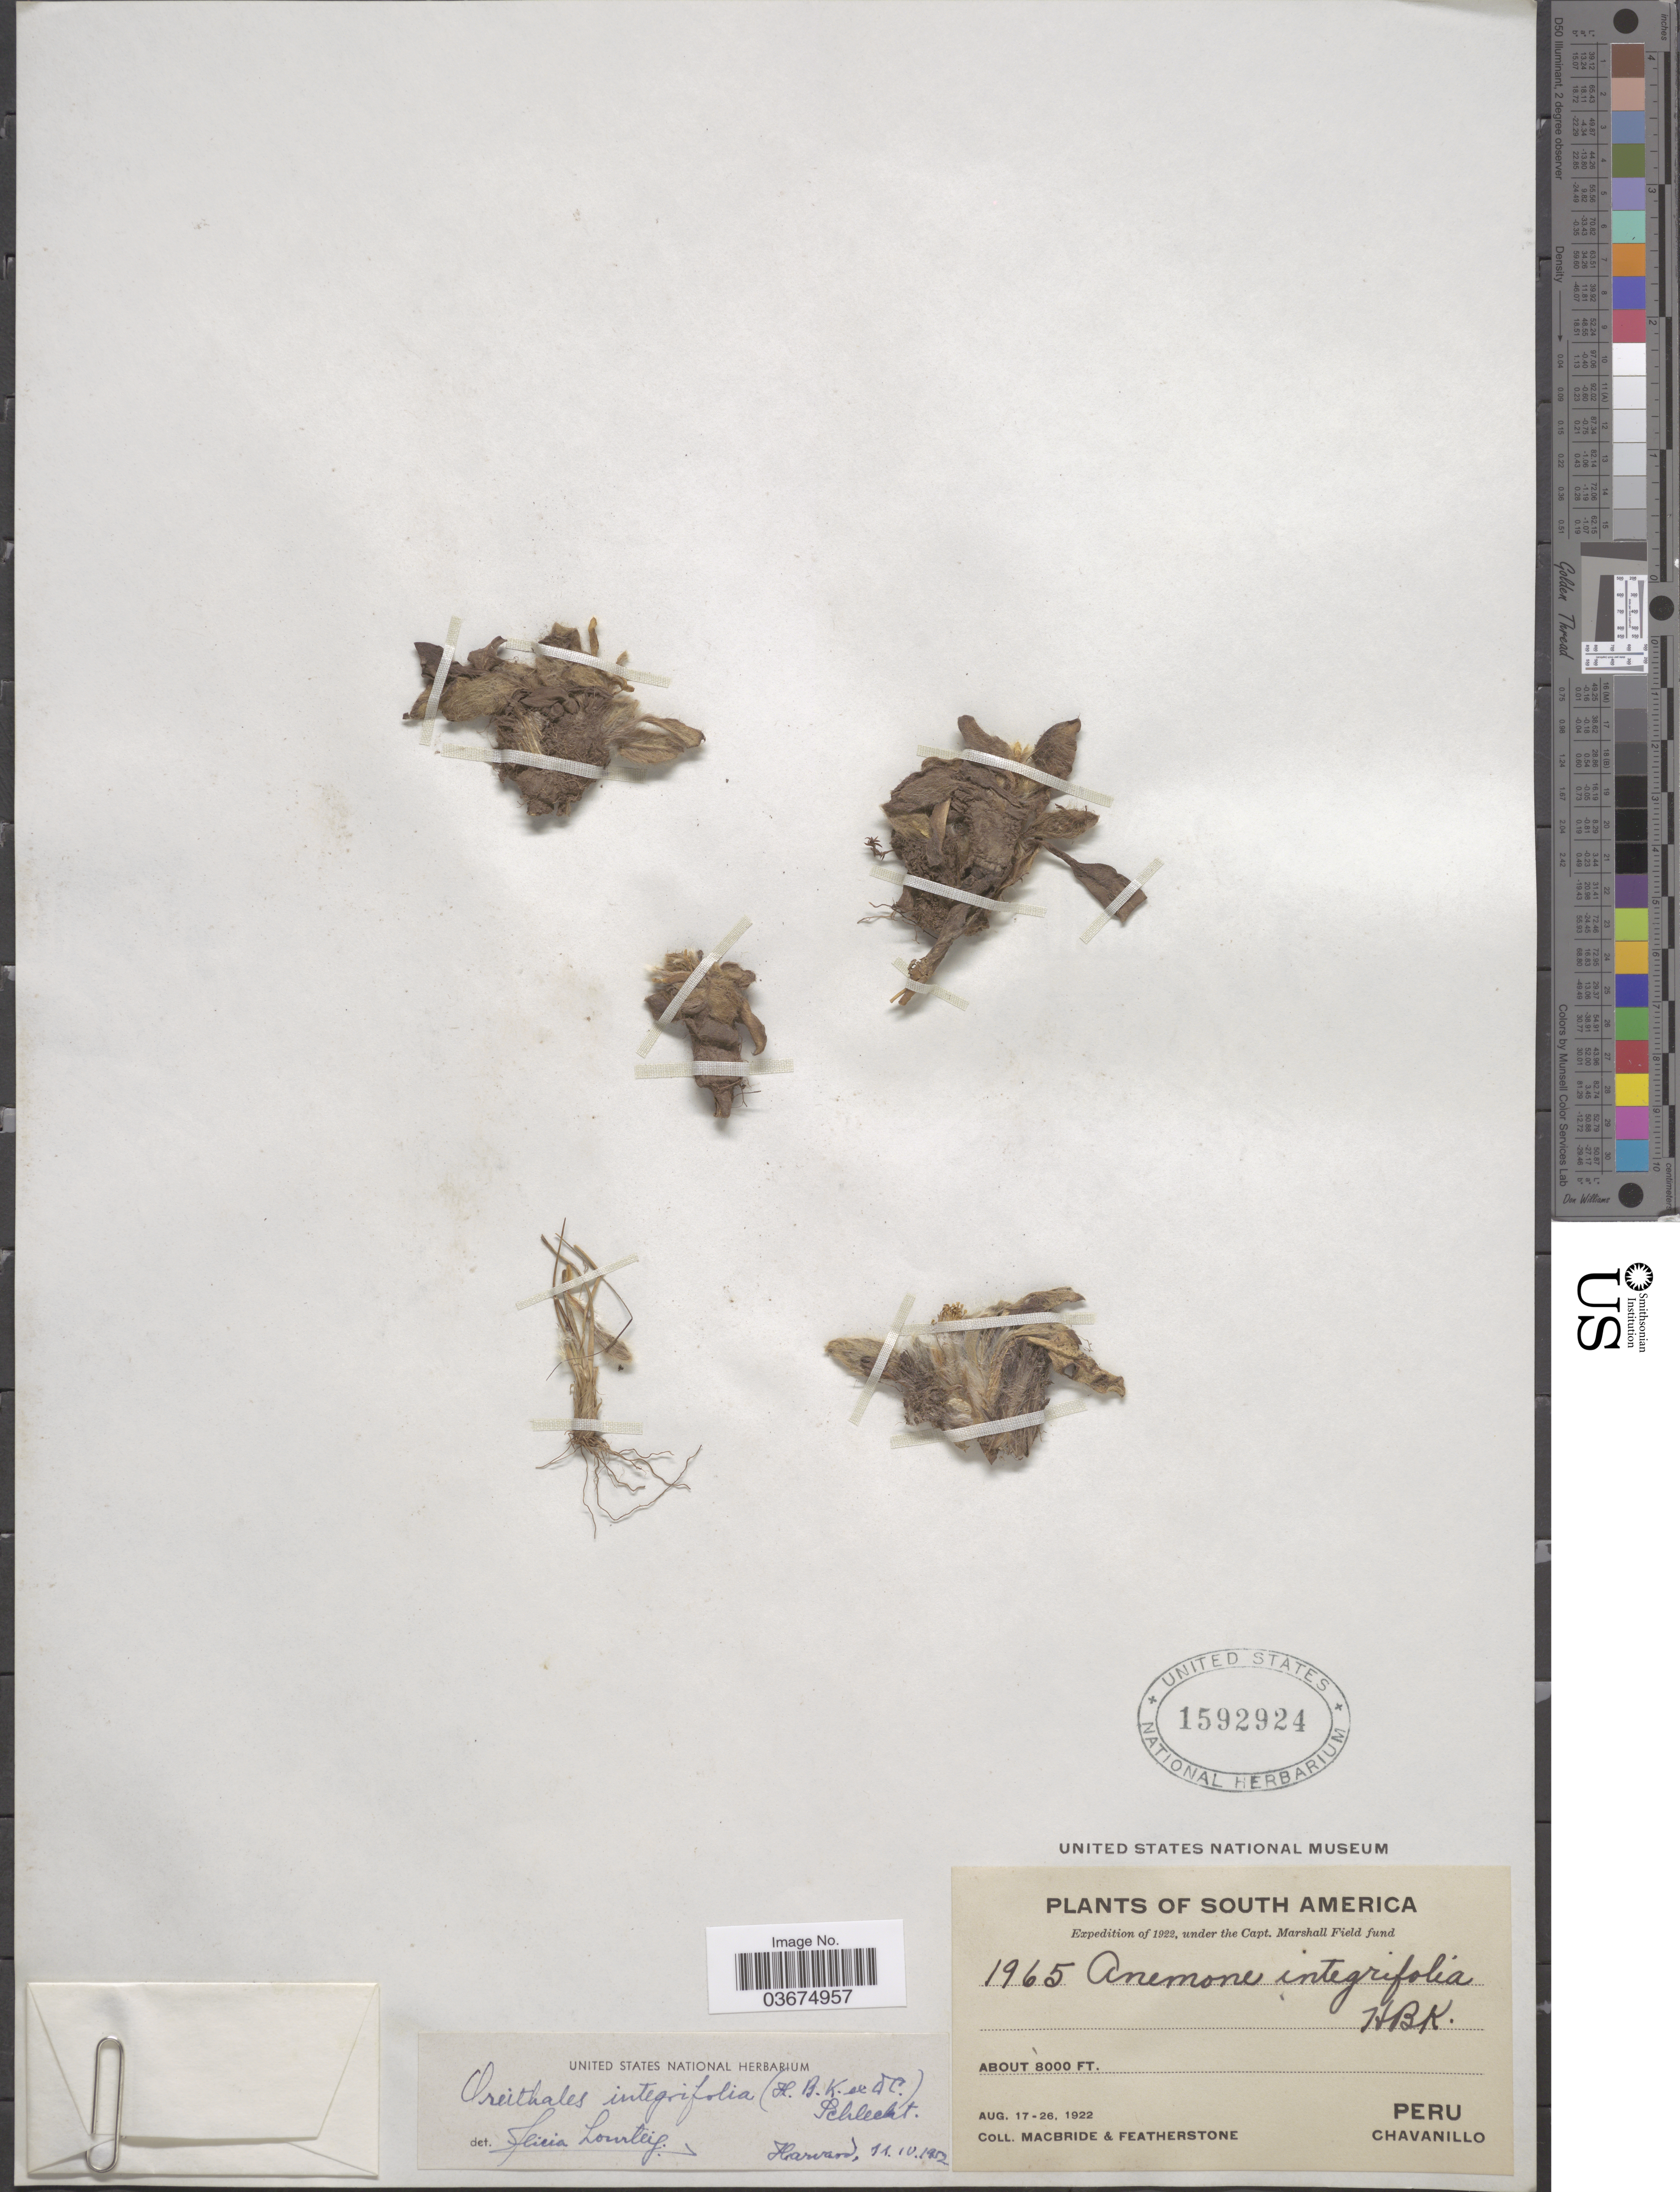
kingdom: Plantae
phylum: Tracheophyta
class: Magnoliopsida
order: Ranunculales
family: Ranunculaceae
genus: Oreithales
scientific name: Oreithales integrifolia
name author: (DC.) Schltdl.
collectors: Macbride, -- & -. Featherstone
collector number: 1965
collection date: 1922-08-17/1922-08-26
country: Peru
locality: Chavanillo.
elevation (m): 2438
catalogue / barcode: US 1592924